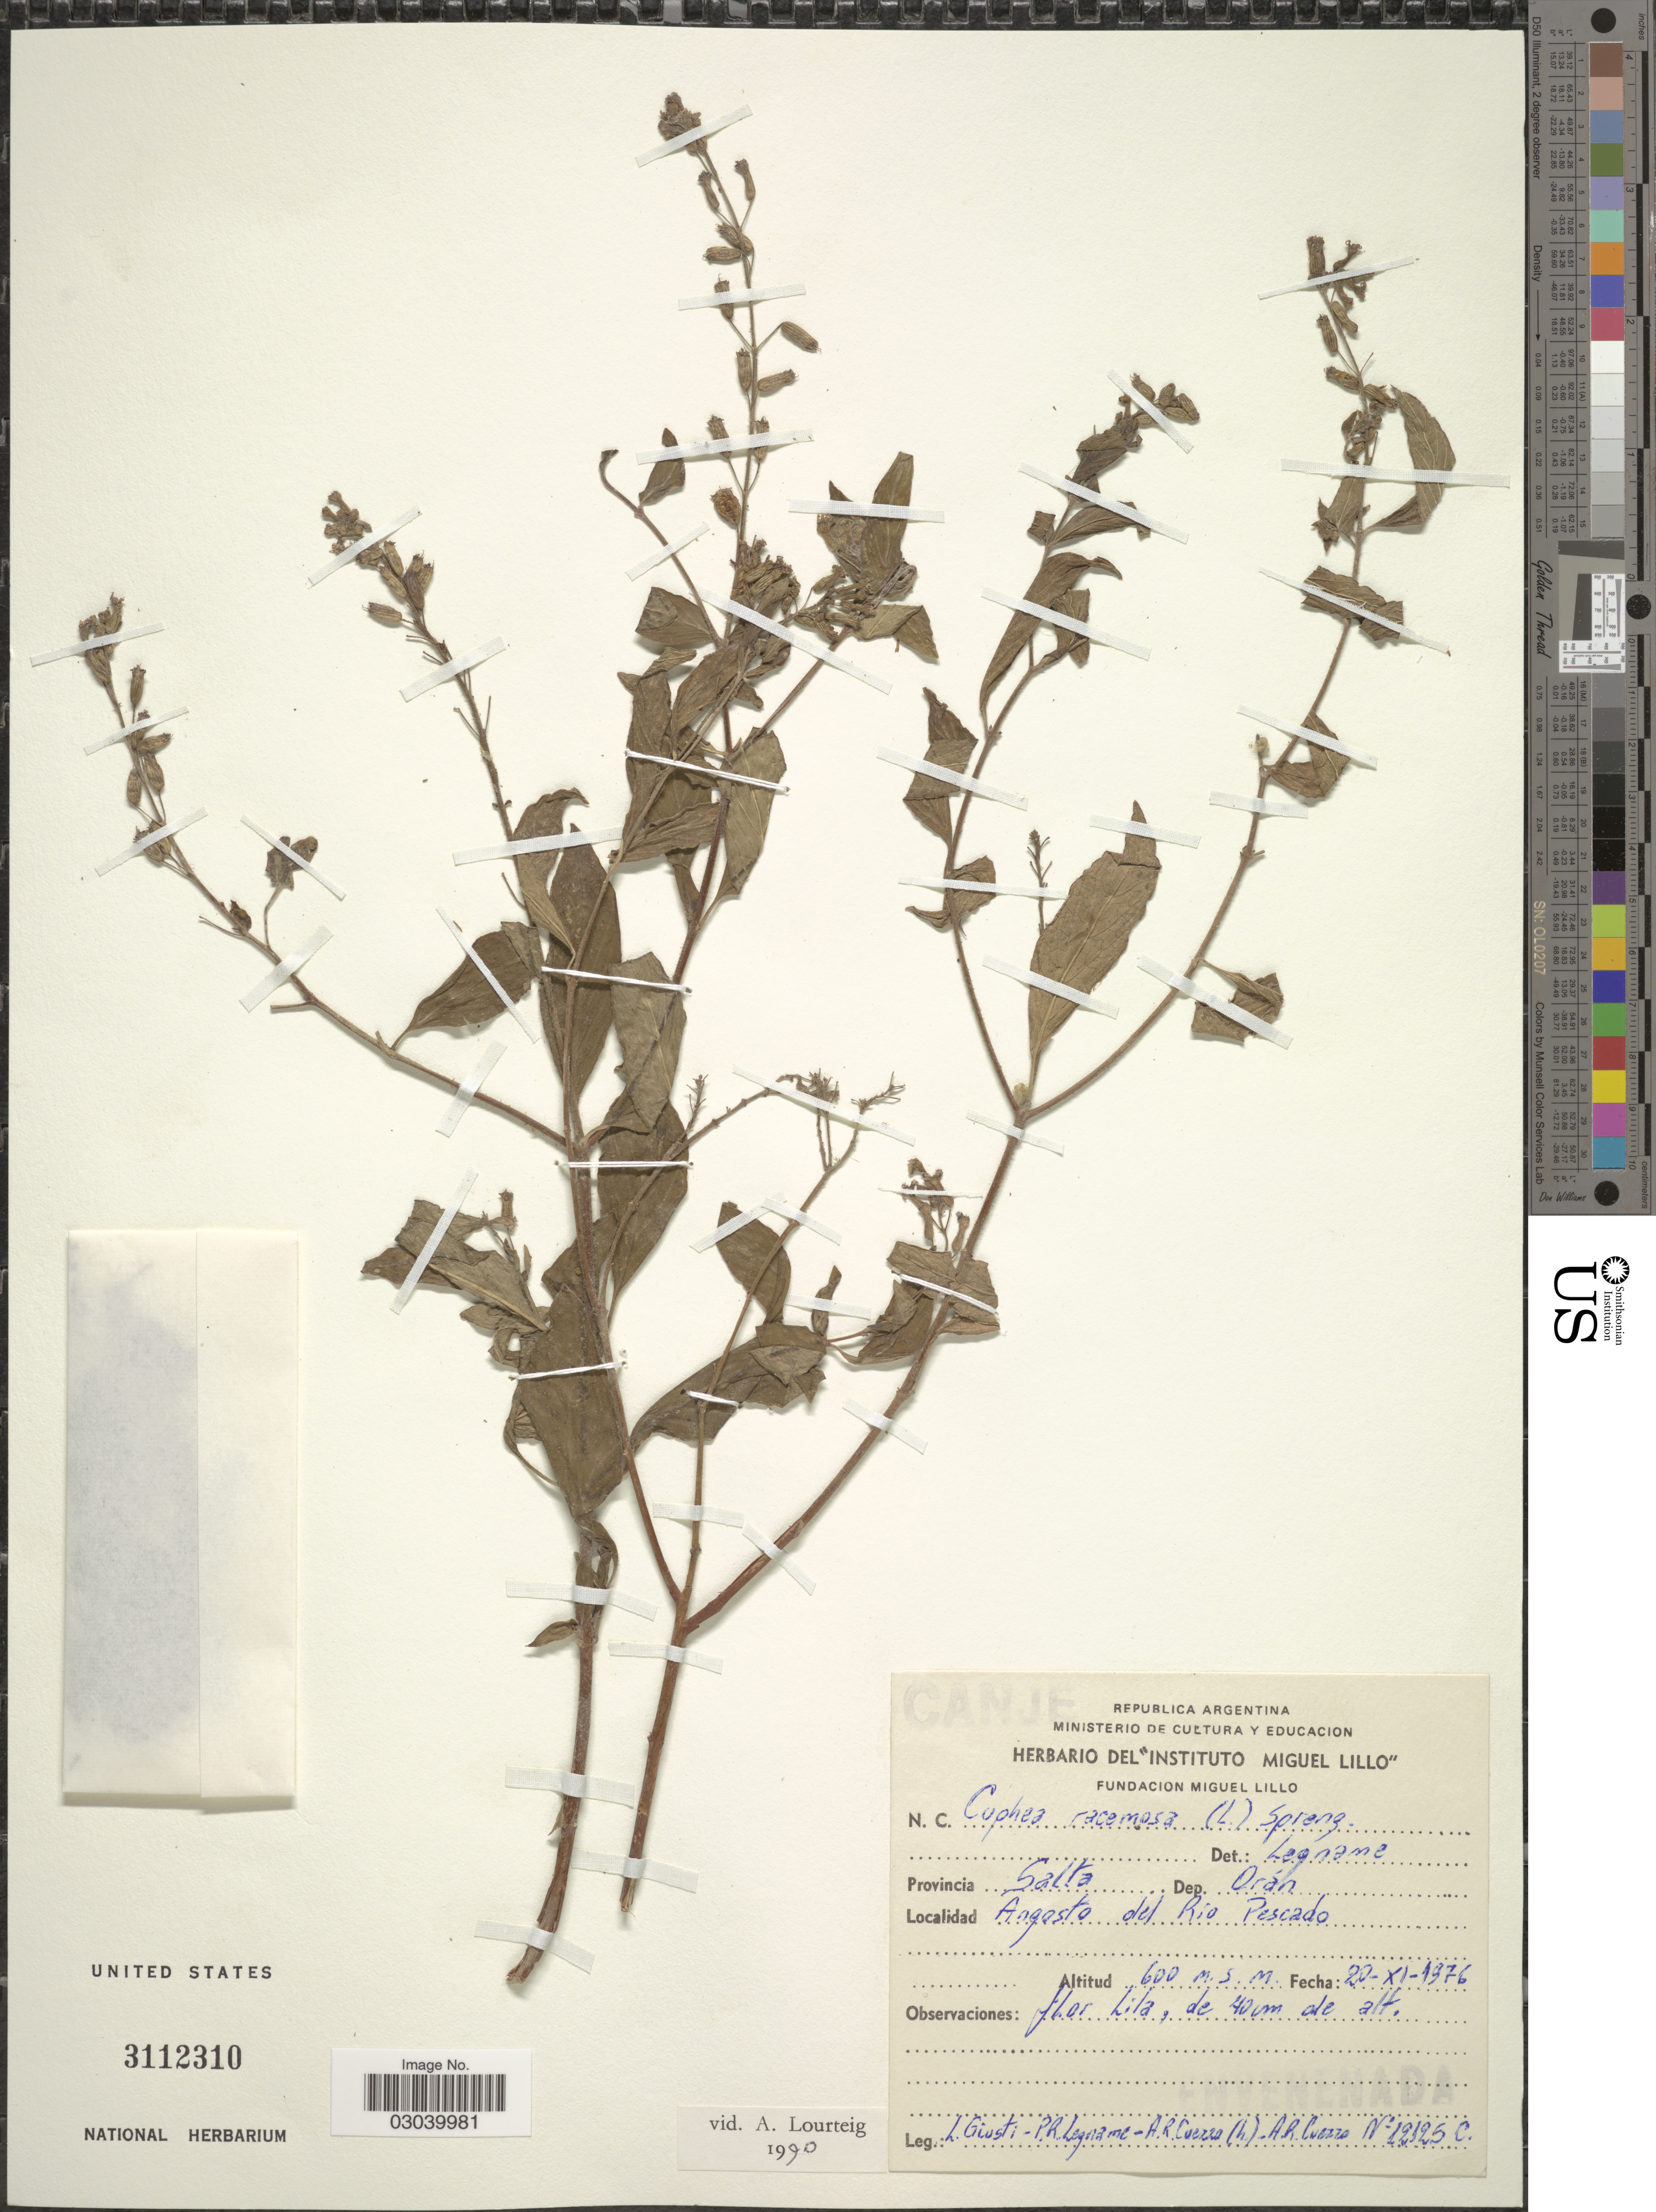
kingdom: Plantae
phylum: Tracheophyta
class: Magnoliopsida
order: Myrtales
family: Lythraceae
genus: Cuphea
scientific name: Cuphea racemosa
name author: (L. f.) Spreng.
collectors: L. Giusti, P. R. Legname & A. Cuezzo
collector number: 12125C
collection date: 1976-11-20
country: Argentina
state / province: Salta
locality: Dep. Orán, Angosto del Rio Pescado.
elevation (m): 600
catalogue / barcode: US 3112310